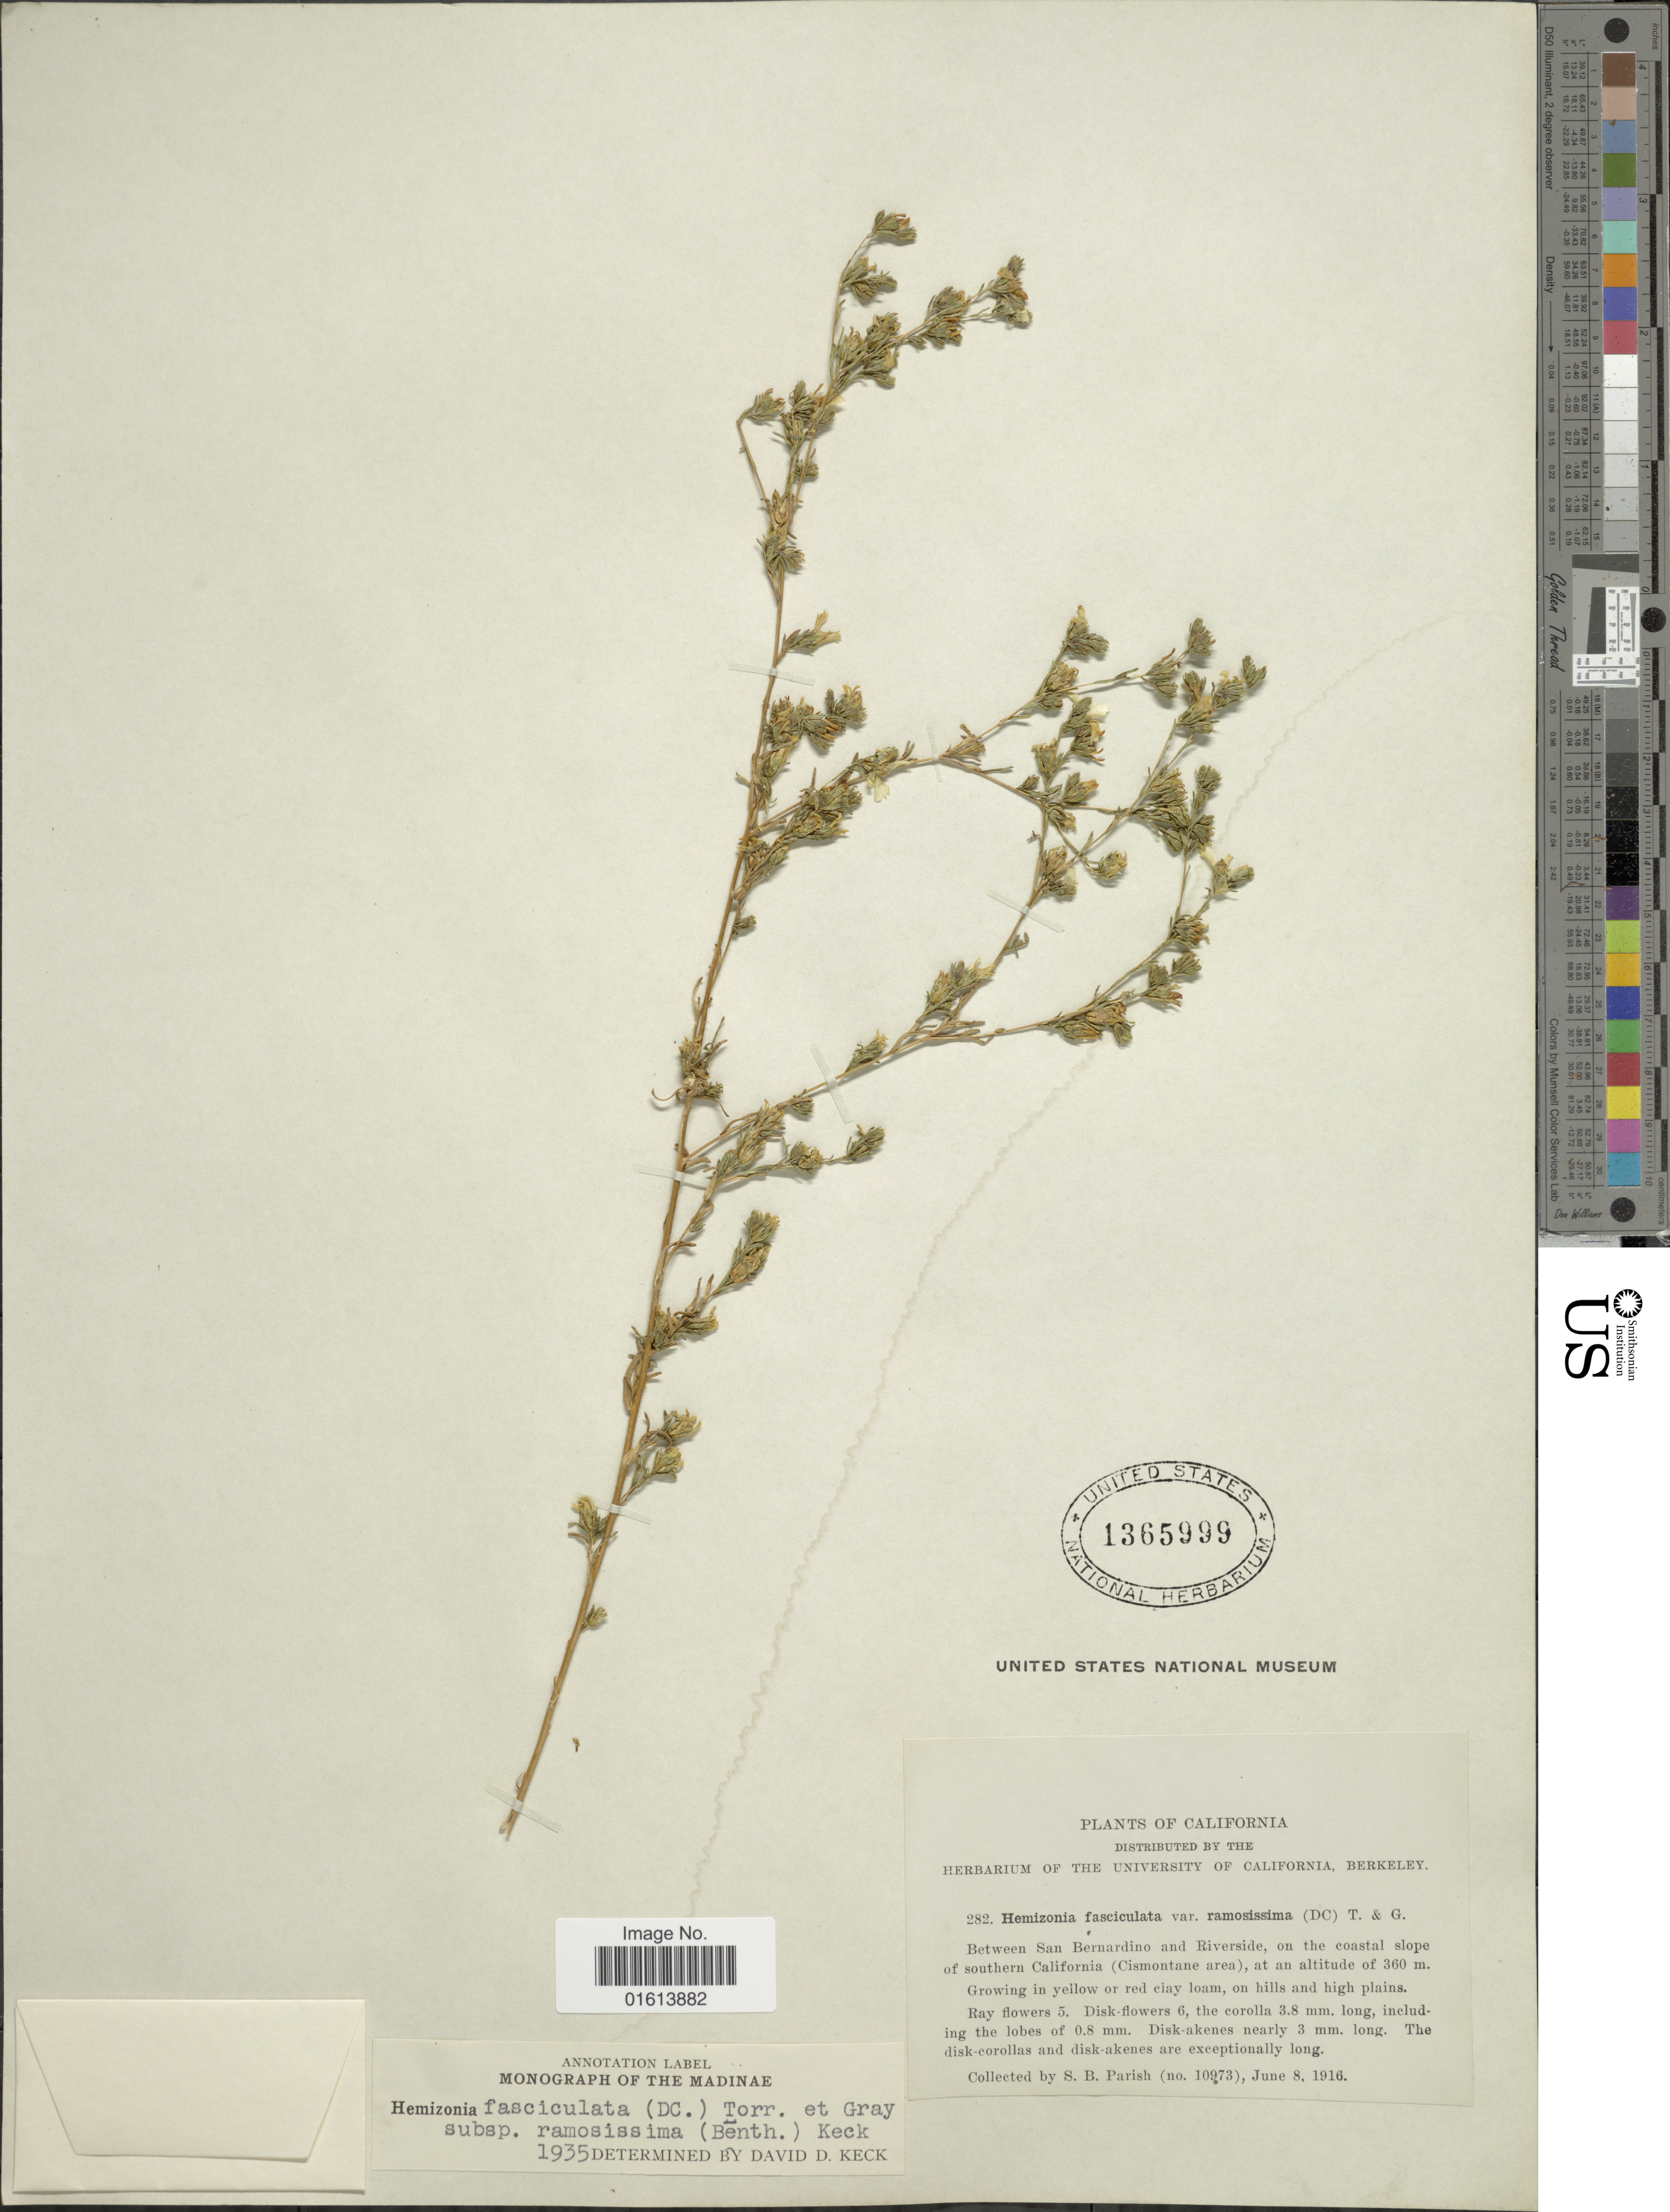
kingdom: Plantae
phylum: Tracheophyta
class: Magnoliopsida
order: Asterales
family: Asteraceae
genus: Hemizonia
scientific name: Hemizonia fasciculata subsp. ramosissima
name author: (Benth.) D.D. Keck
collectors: S. B. Parish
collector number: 10973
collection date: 1916-06-08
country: United States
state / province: California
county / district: San Bernardino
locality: California. Between San Bernardino and RIverside, on the coastal slope of southern California. (Cismontane area)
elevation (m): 360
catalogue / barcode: US 1365999